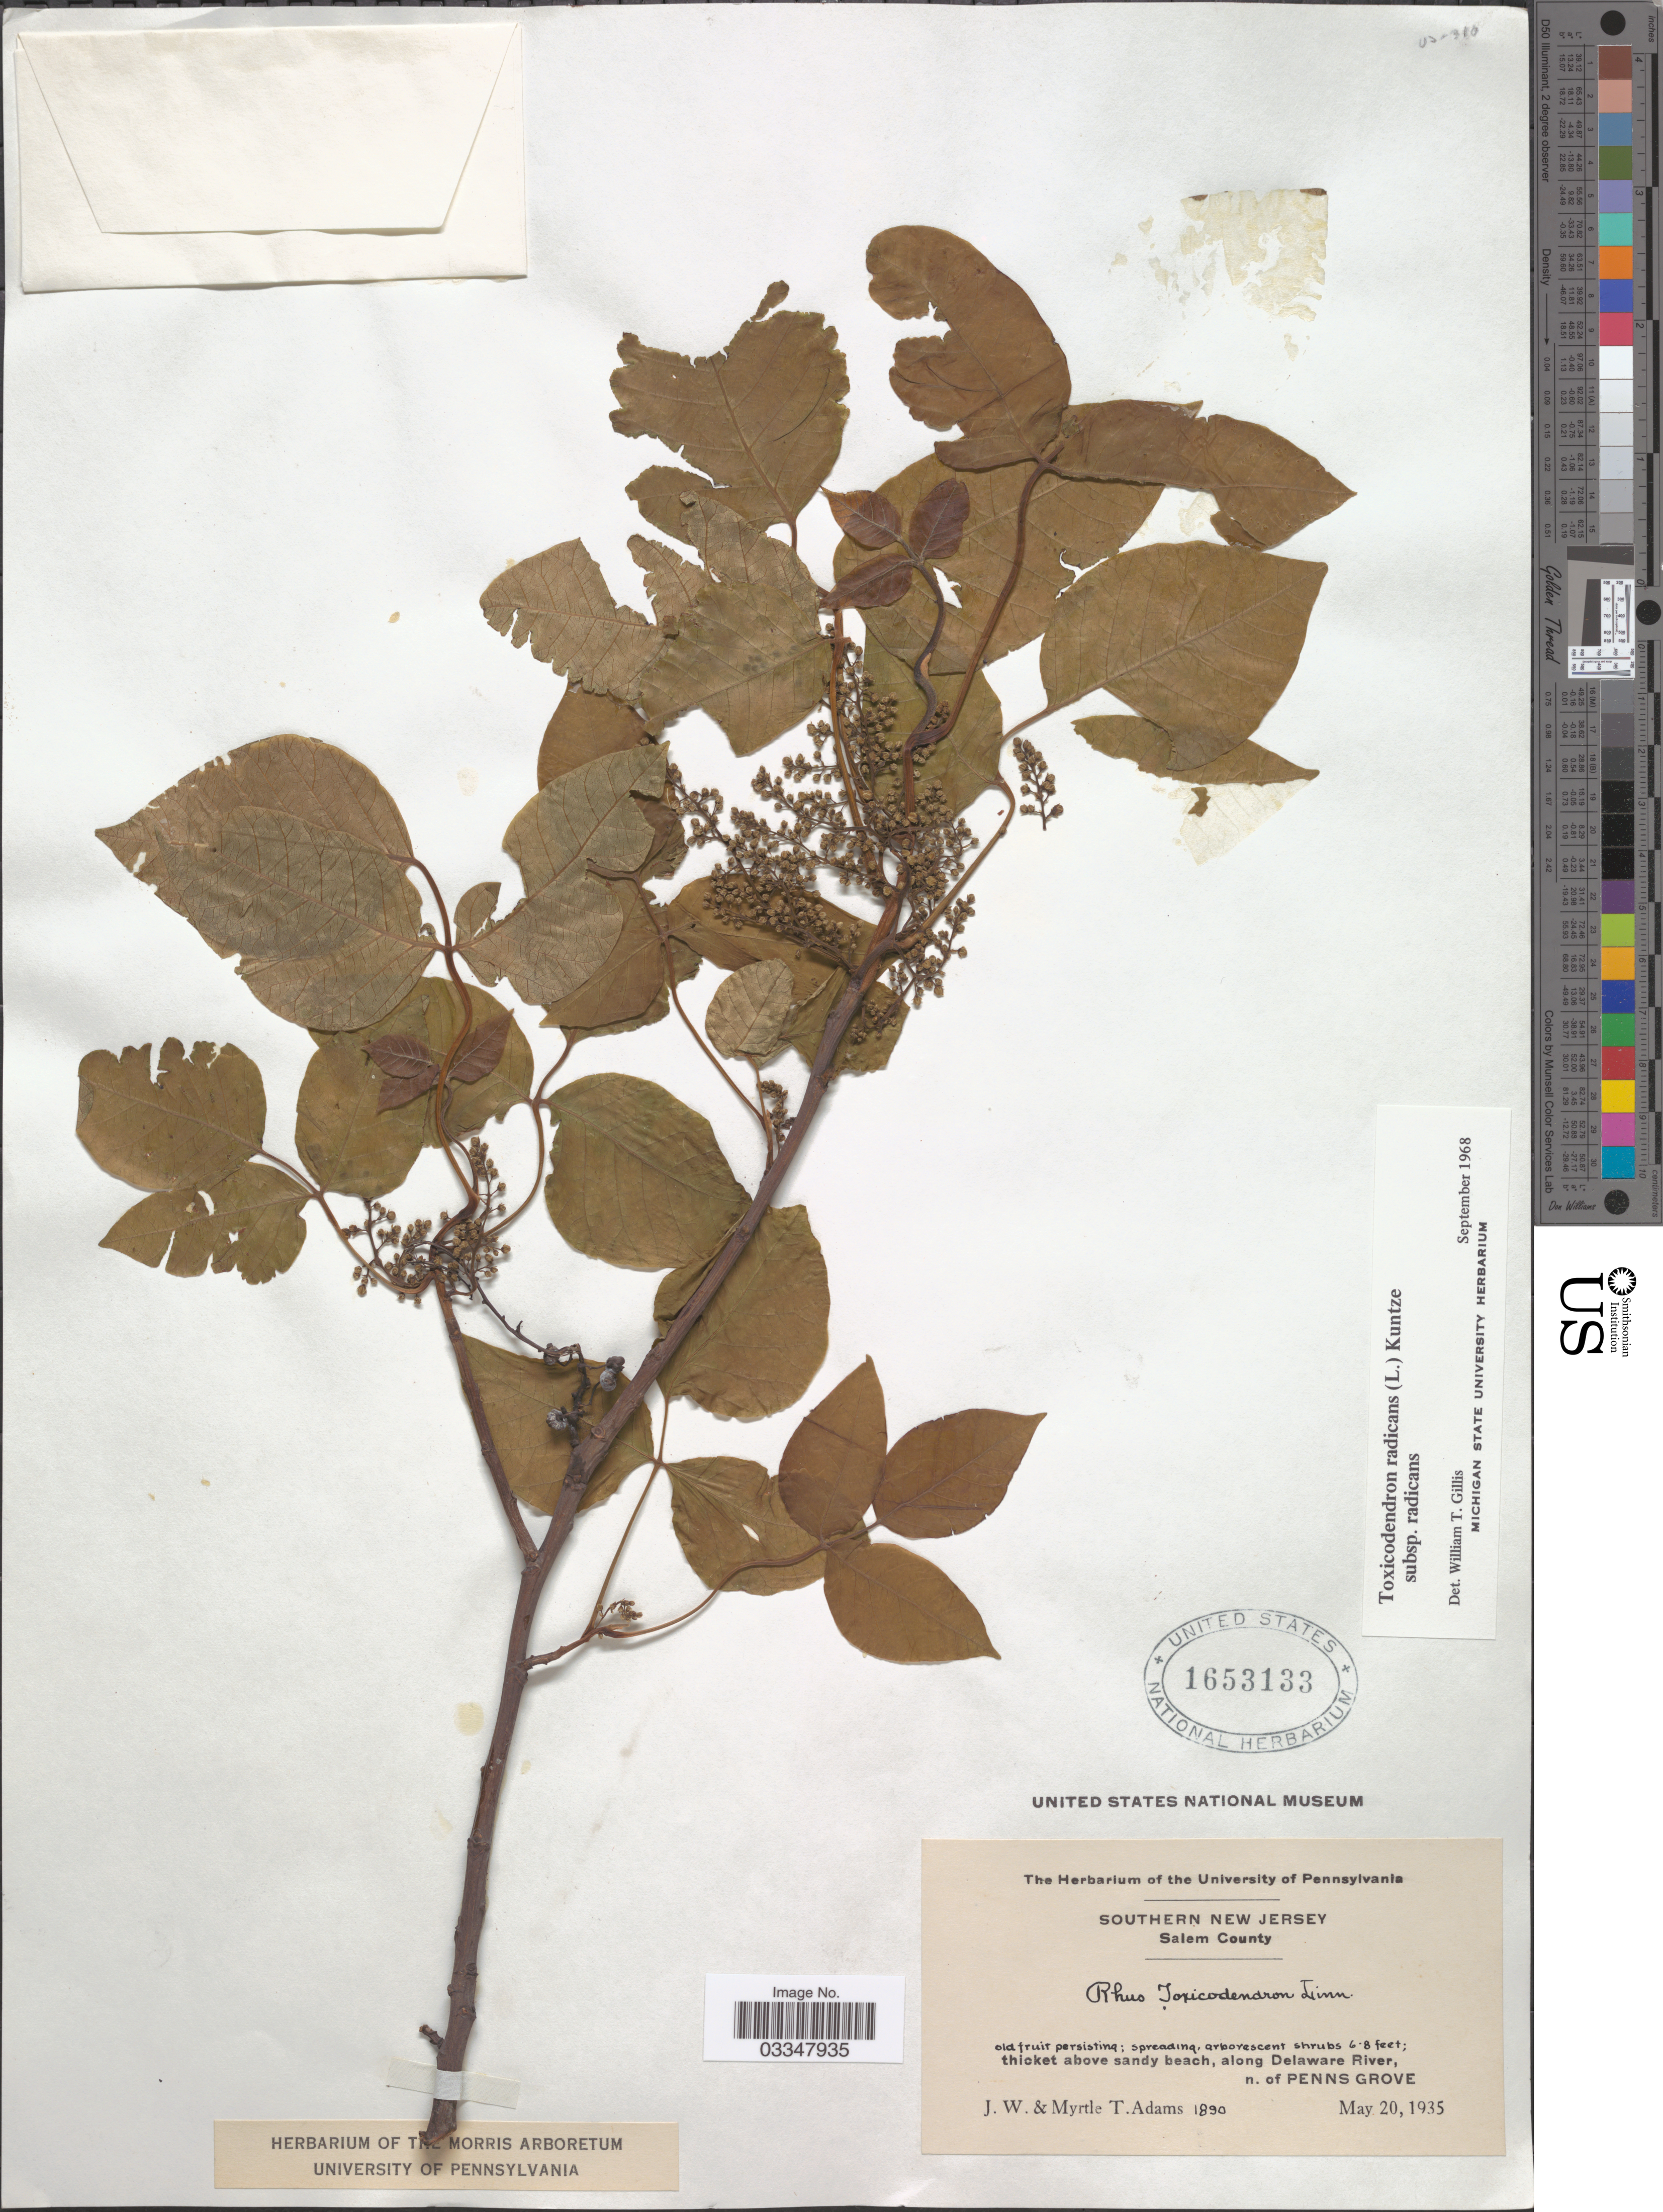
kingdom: Plantae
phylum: Tracheophyta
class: Magnoliopsida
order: Sapindales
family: Anacardiaceae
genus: Toxicodendron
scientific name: Toxicodendron radicans subsp. radicans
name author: (L.) Kuntze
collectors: J. Adams & M. T. Adams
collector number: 1890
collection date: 1935-05-20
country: United States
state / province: New Jersey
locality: Southern New Jersey. Salem County. Thicket above sandy beach, along Delaware River, n. of Penns Grove.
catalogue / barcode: US 1653133